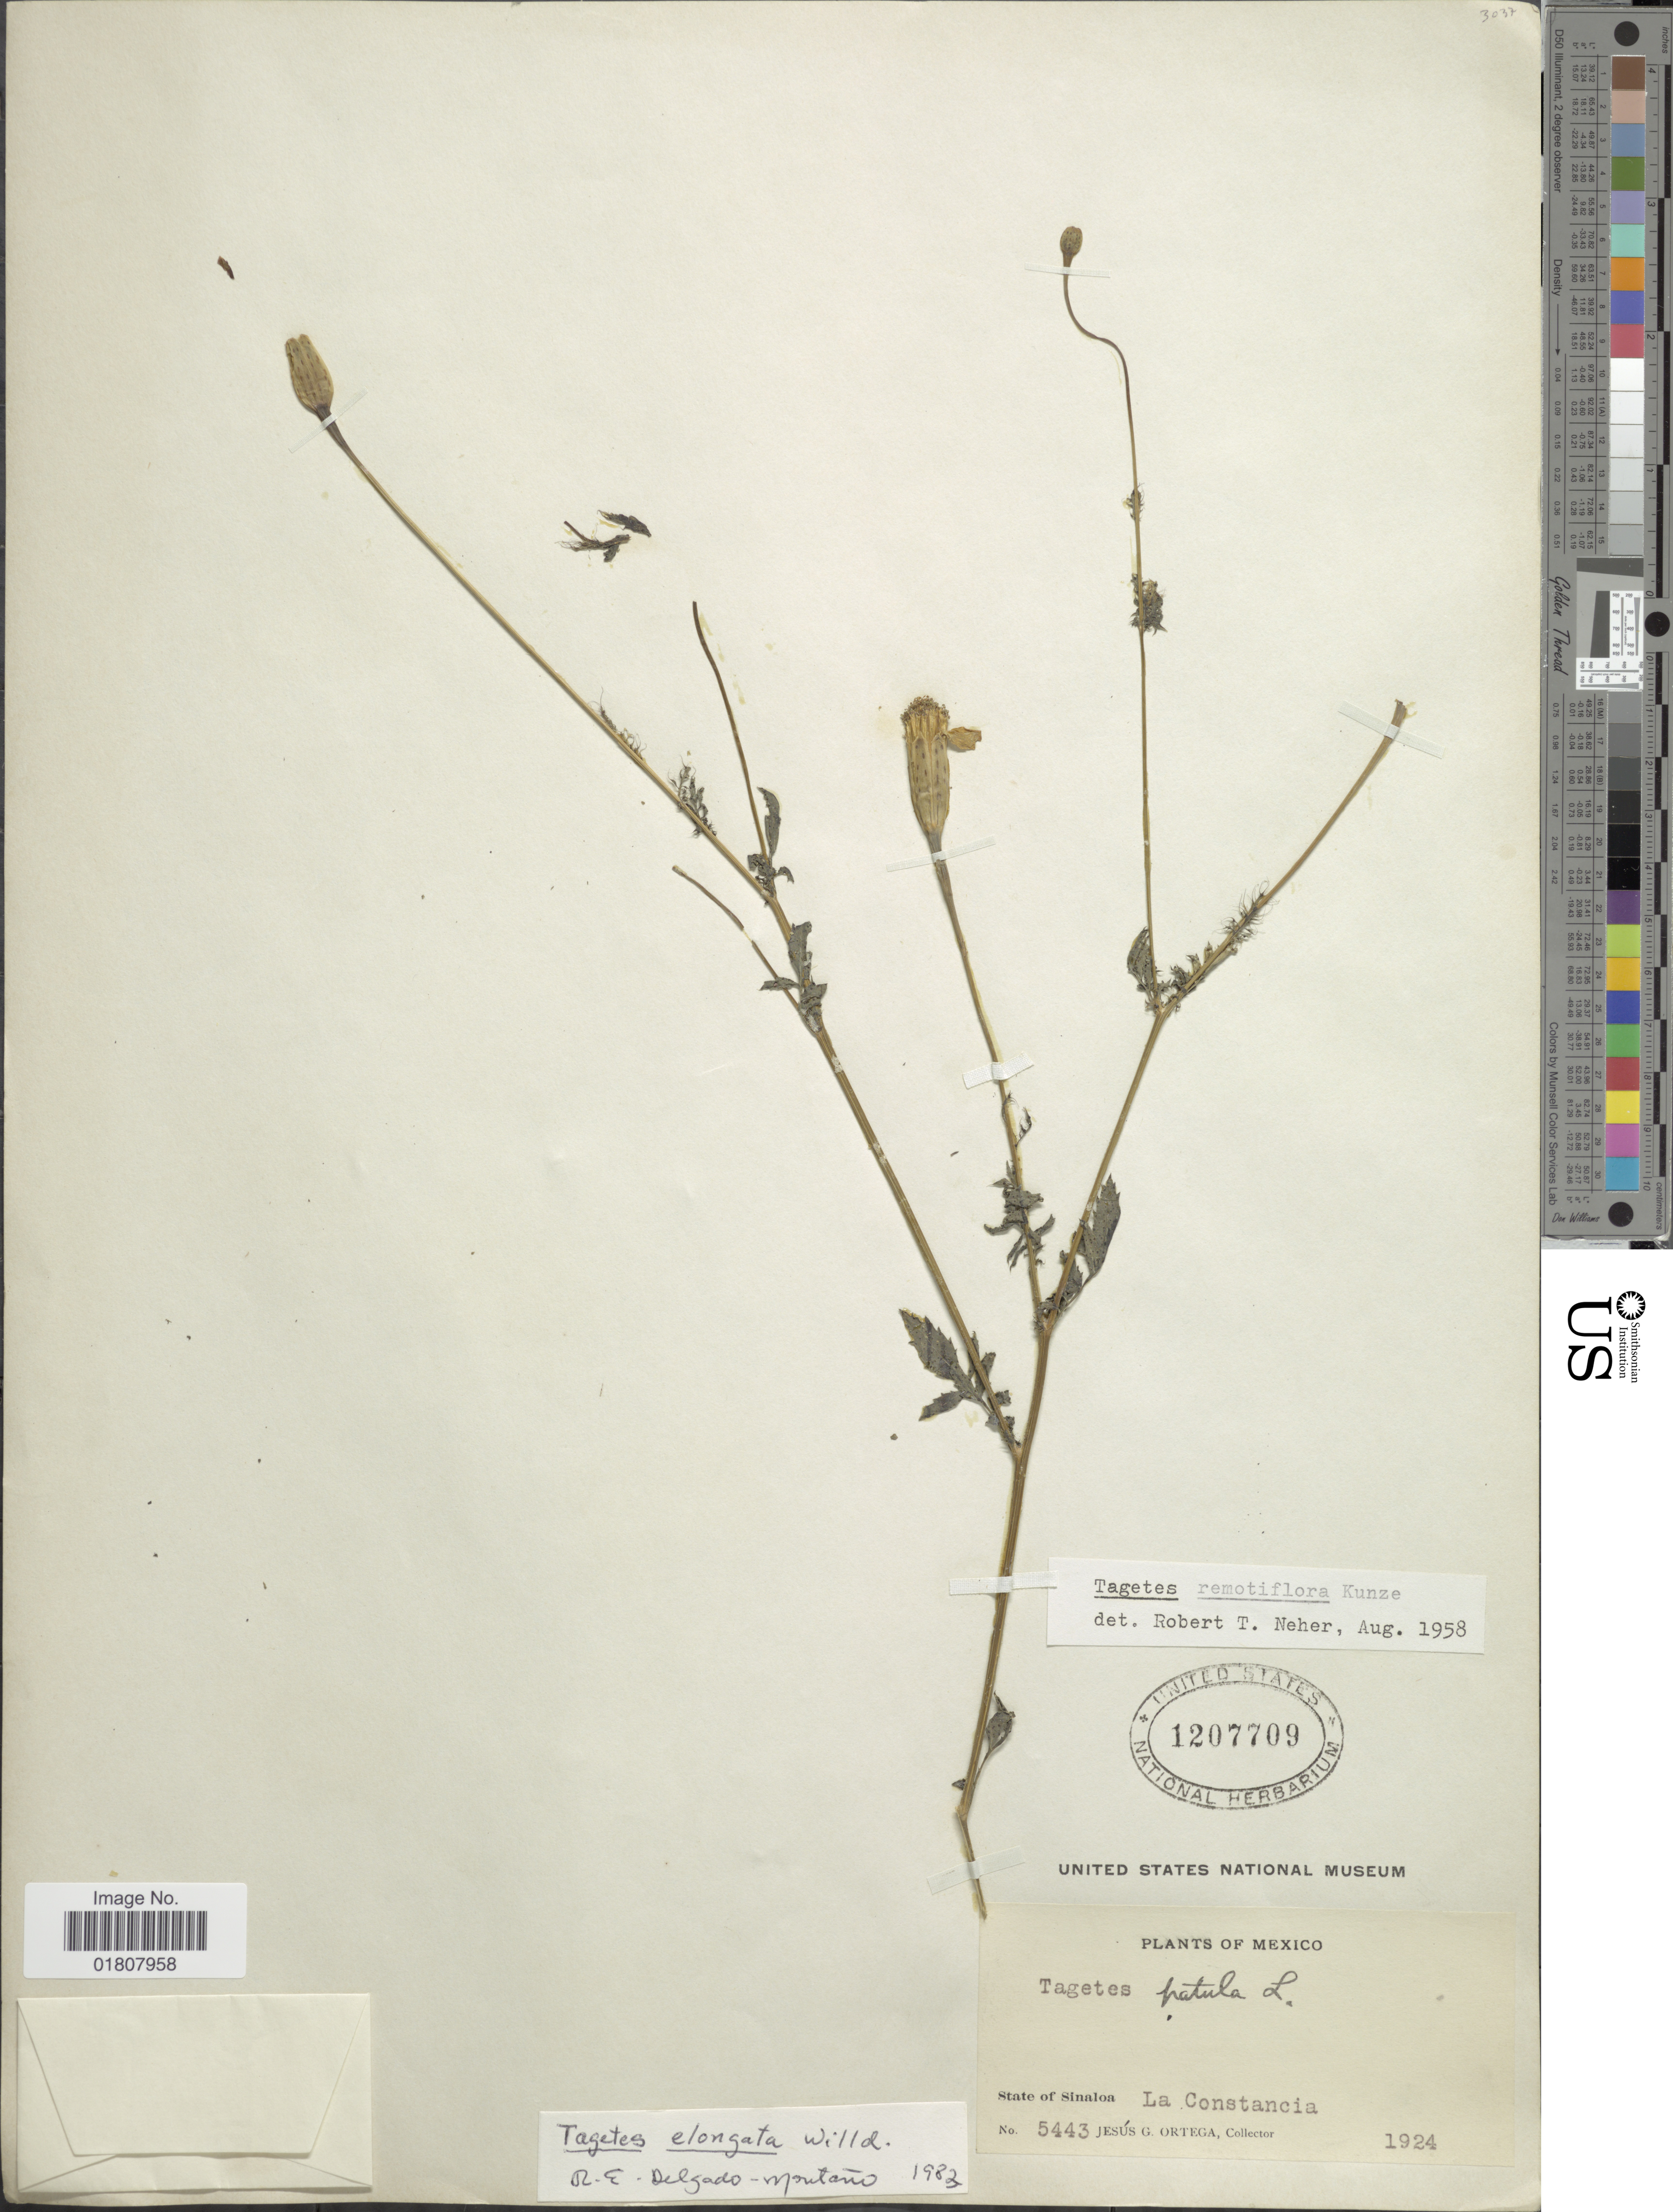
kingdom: Plantae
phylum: Tracheophyta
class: Magnoliopsida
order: Asterales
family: Asteraceae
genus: Tagetes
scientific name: Tagetes elongata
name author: Willd.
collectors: J. Ortega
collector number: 5443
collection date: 1924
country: Mexico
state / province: Sinaloa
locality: La Constancia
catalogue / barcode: US 1207709